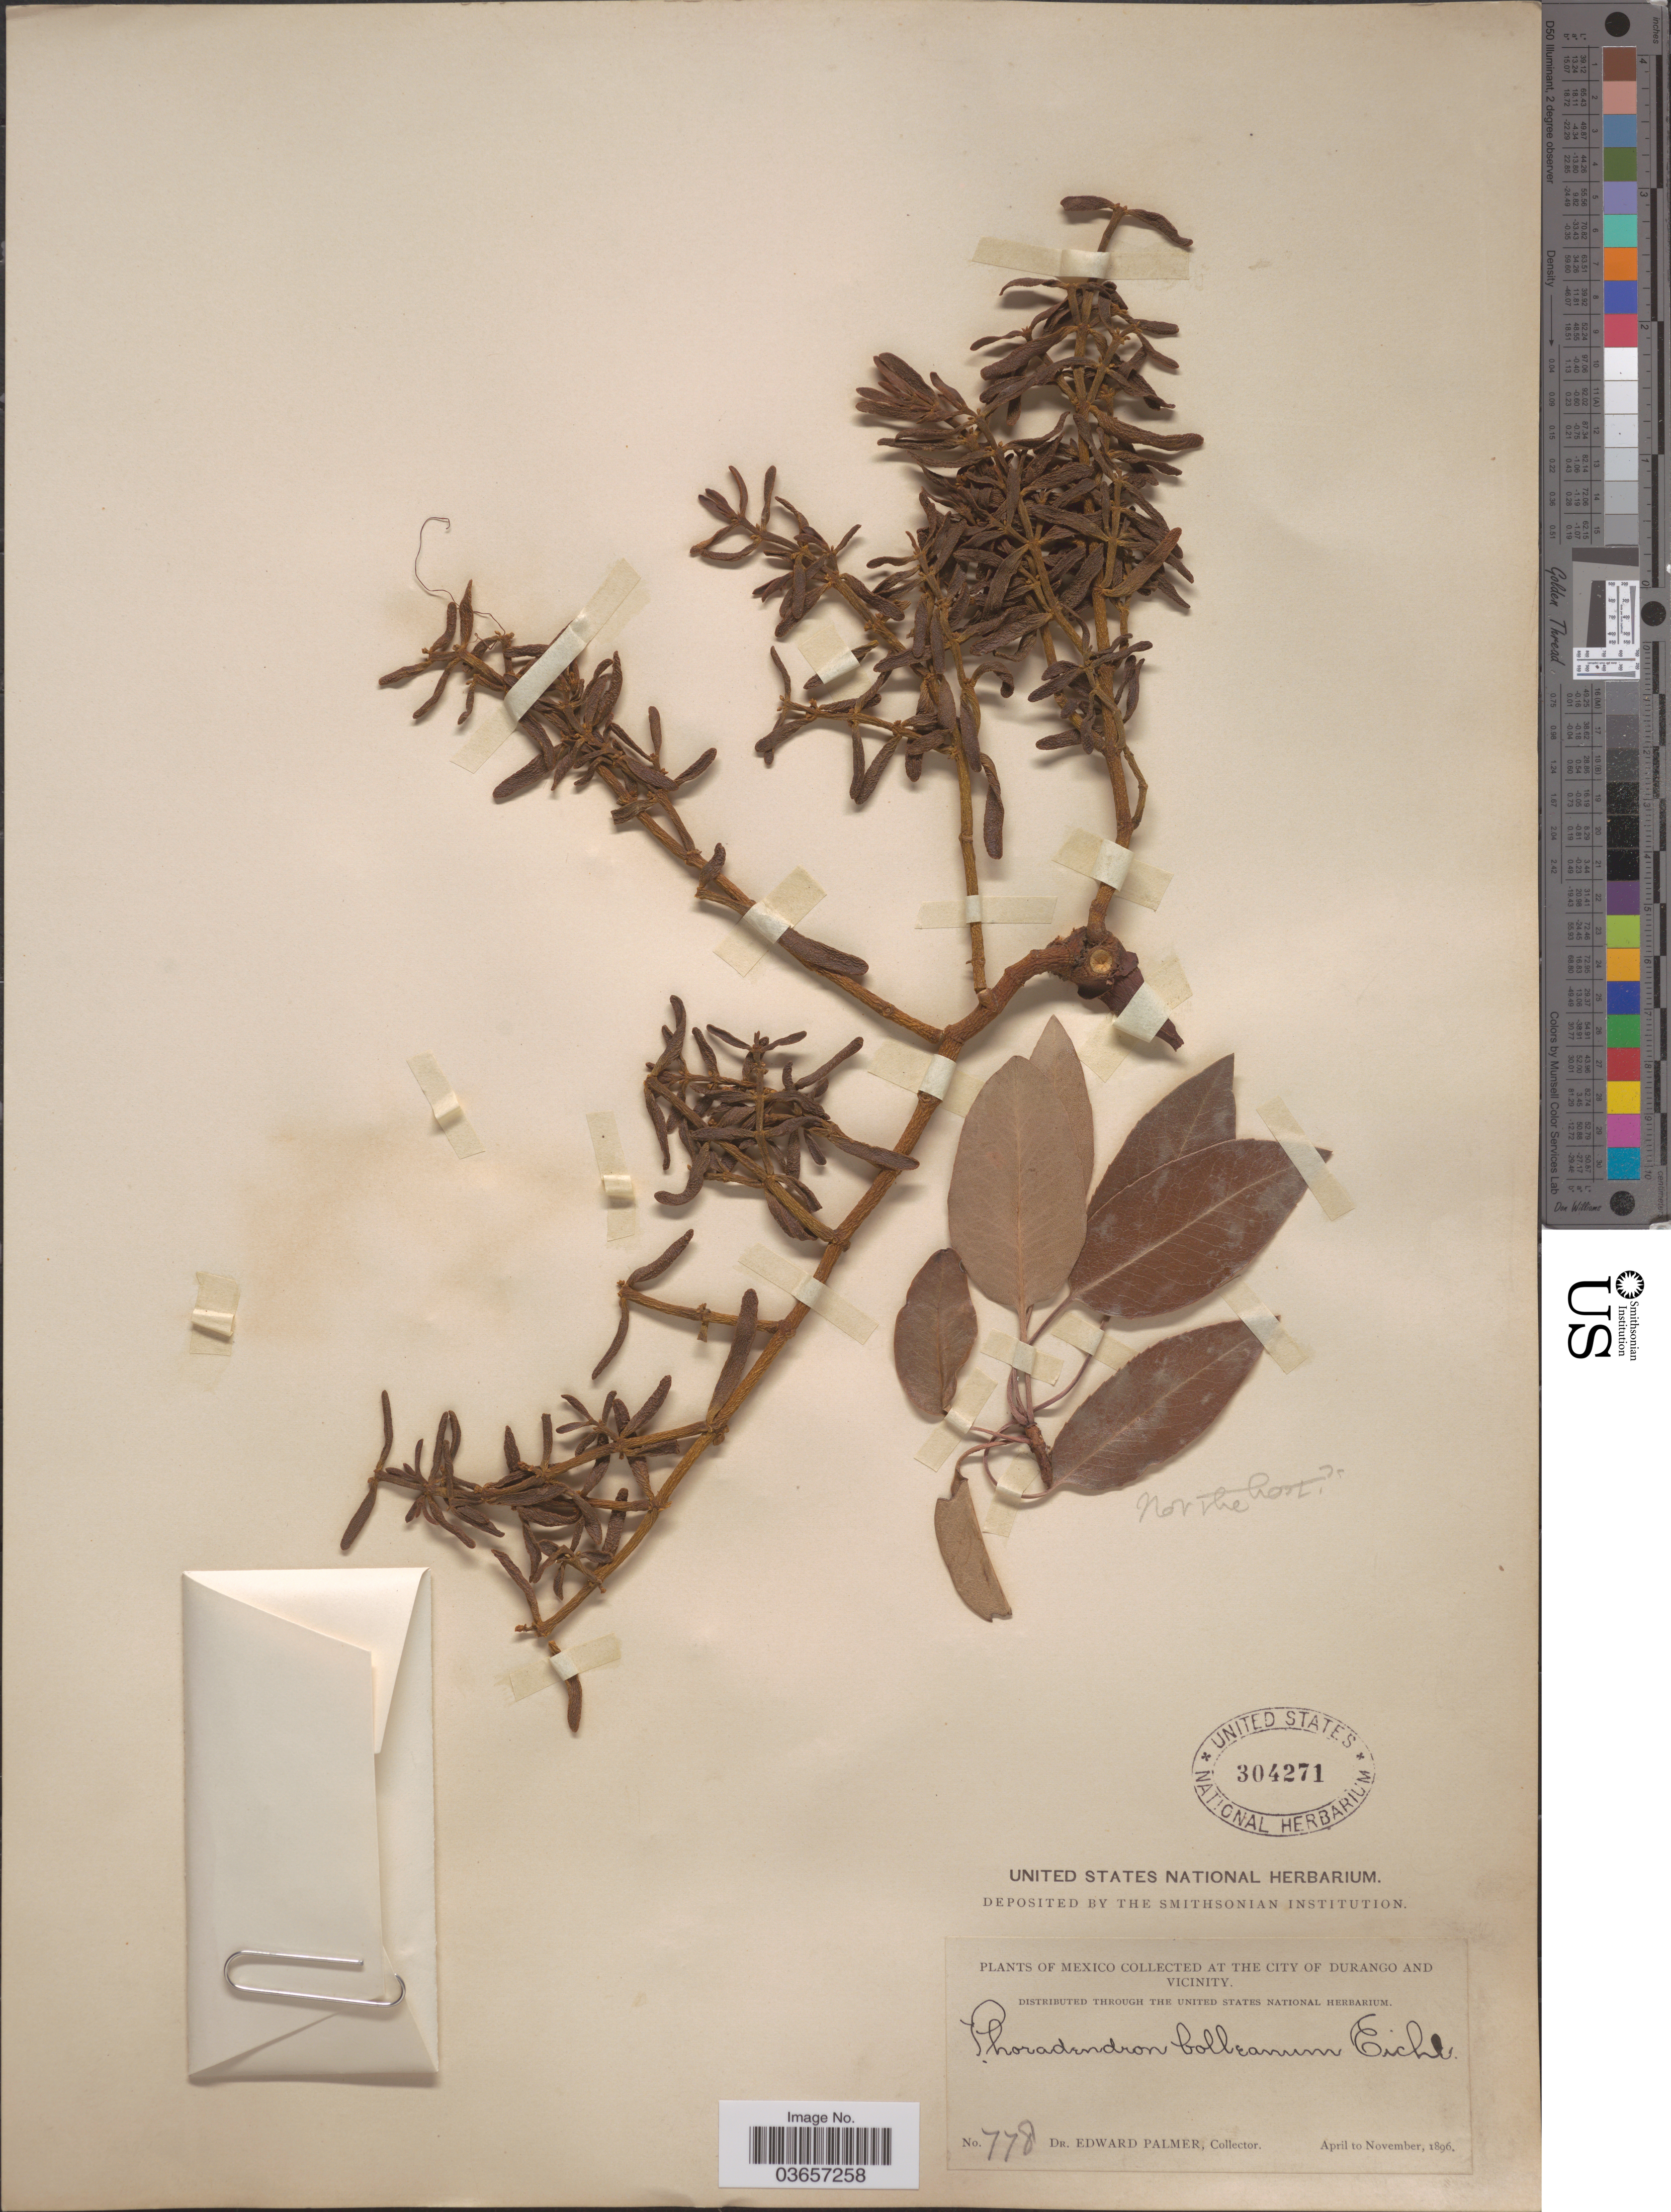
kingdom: Plantae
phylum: Tracheophyta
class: Magnoliopsida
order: Santalales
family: Viscaceae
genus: Phoradendron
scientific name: Phoradendron bolleanum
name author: (Seem.) Eichler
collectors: E. Palmer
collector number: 778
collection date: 1896-04/1896-11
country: Mexico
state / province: Durango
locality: City of Durango and Vicinity.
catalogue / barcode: US 304271